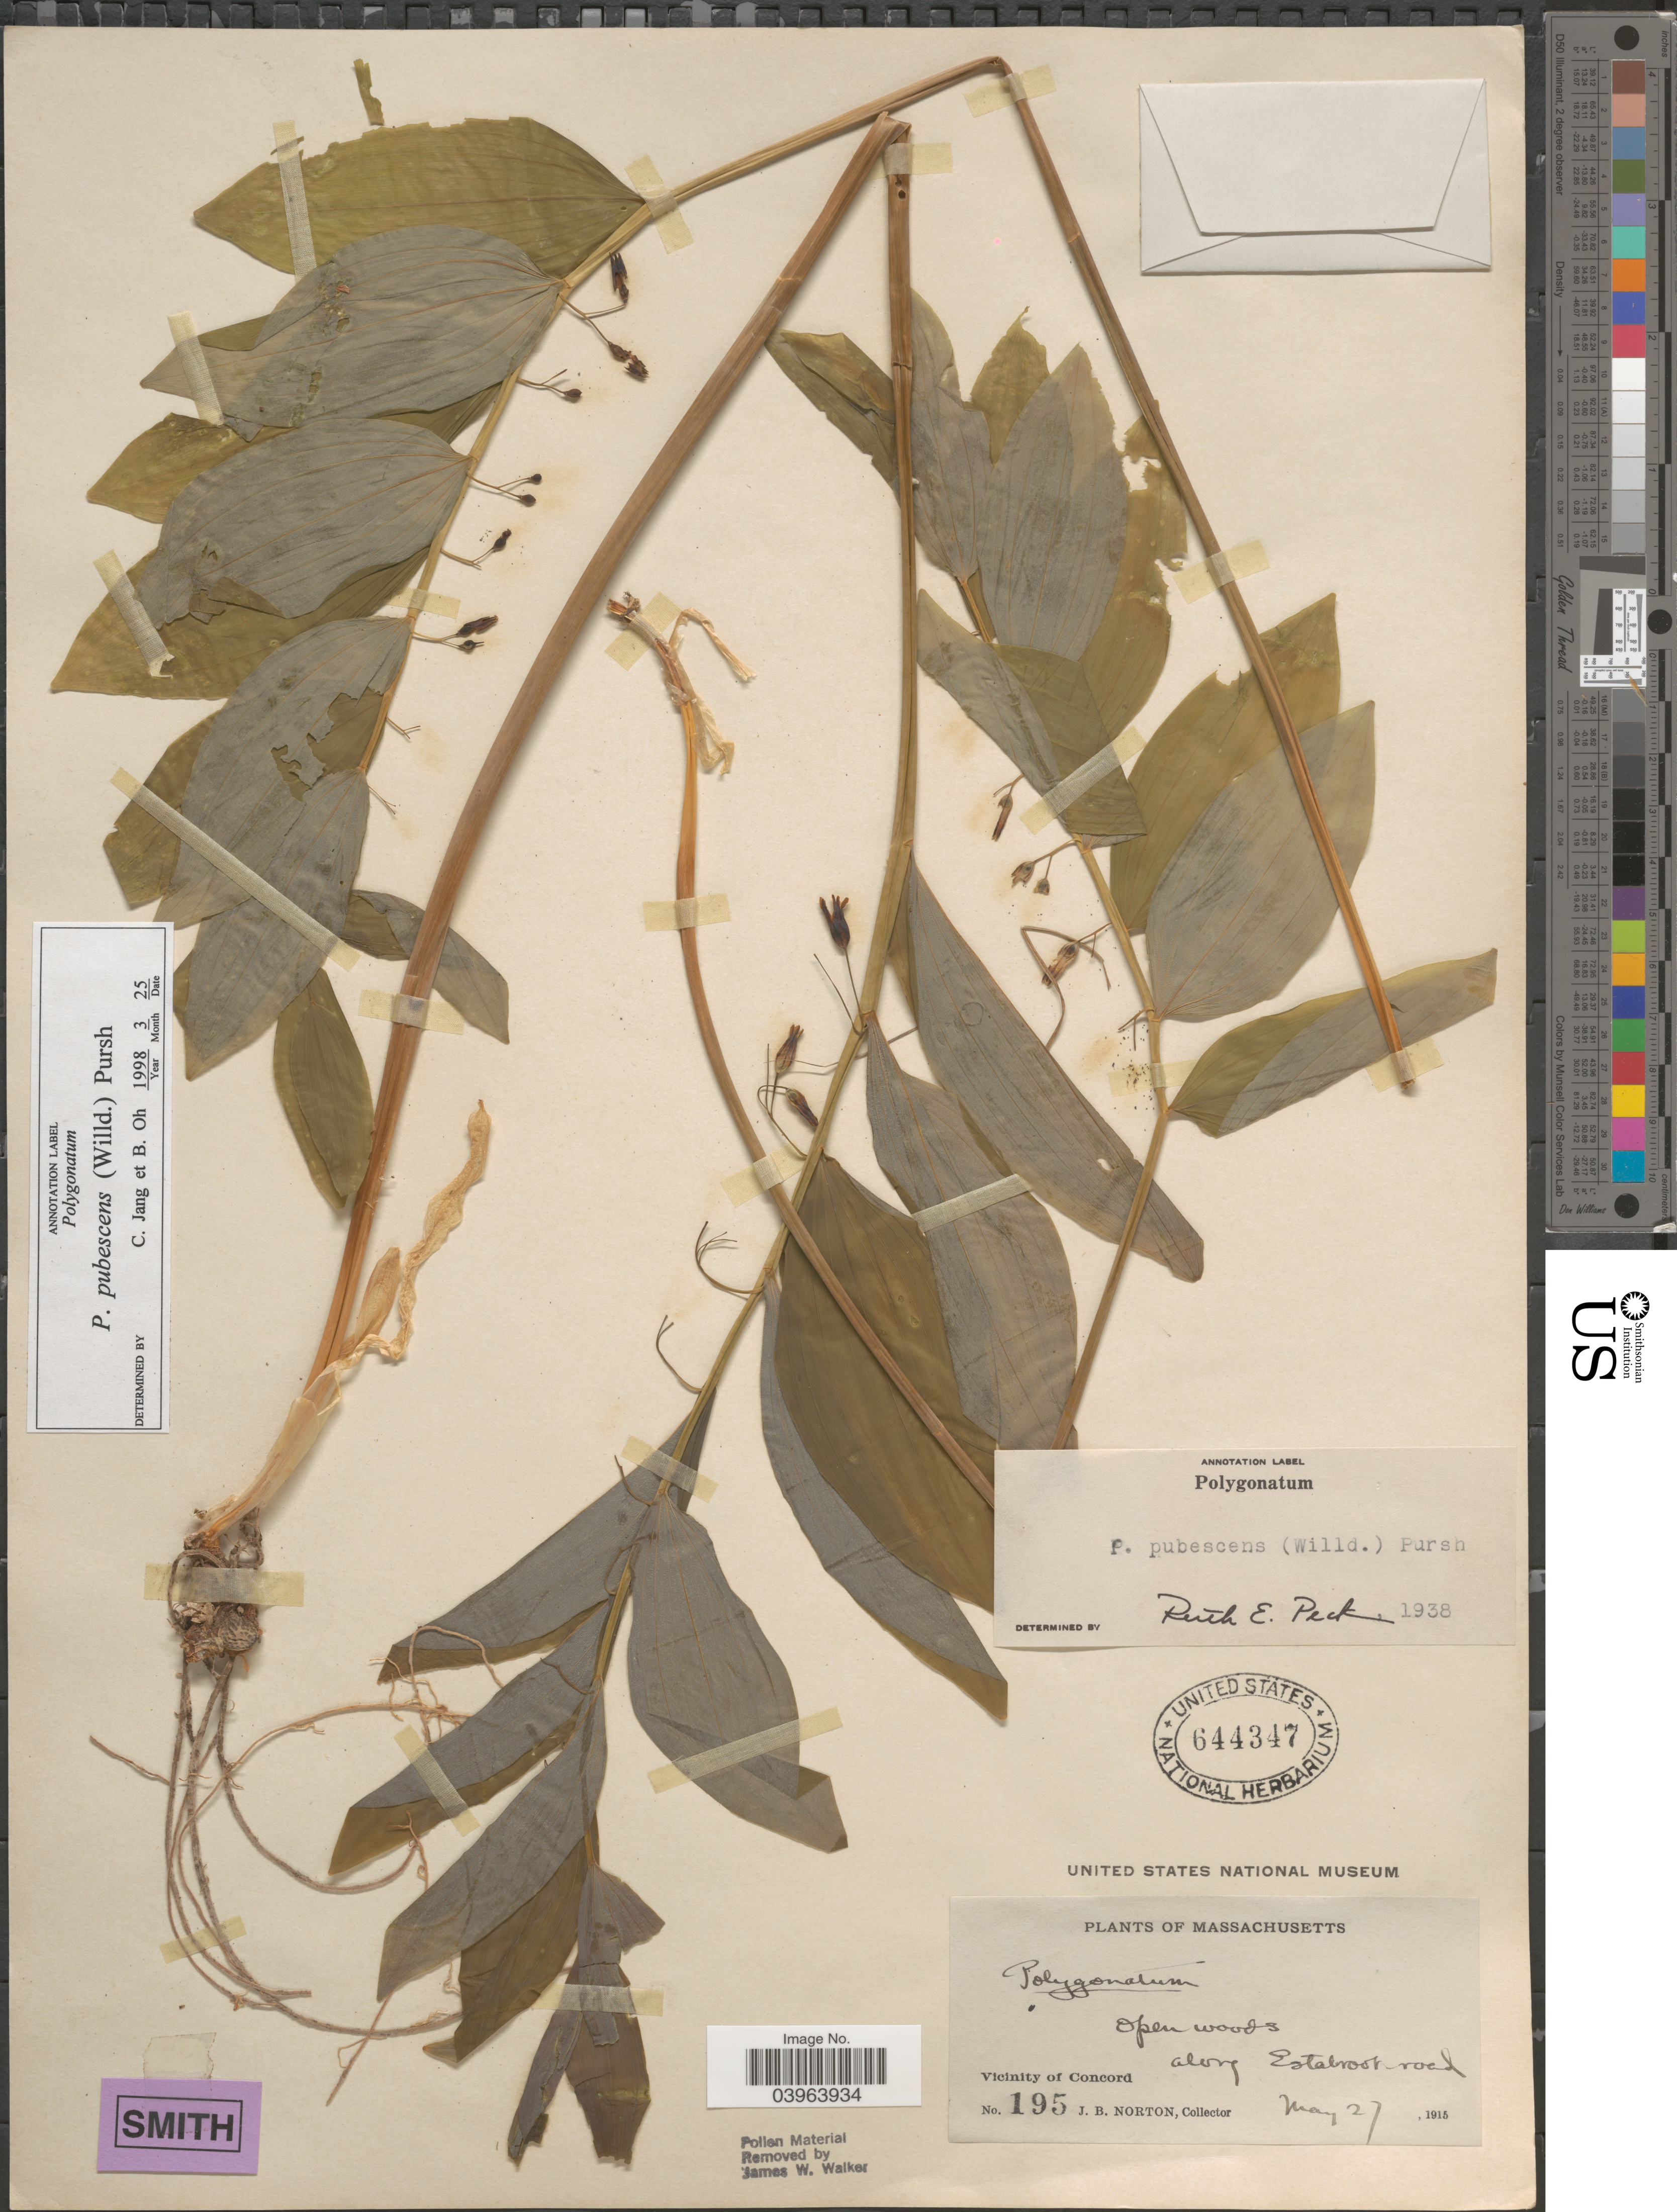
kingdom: Plantae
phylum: Tracheophyta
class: Liliopsida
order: Asparagales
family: Asparagaceae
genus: Polygonatum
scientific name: Polygonatum pubescens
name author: (Willd.) Pursh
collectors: J. B. Norton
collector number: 195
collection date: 1915-05-27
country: United States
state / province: Massachusetts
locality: Open woods, along Estabrook road. Vicinity of Concord.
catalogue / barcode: US 644347